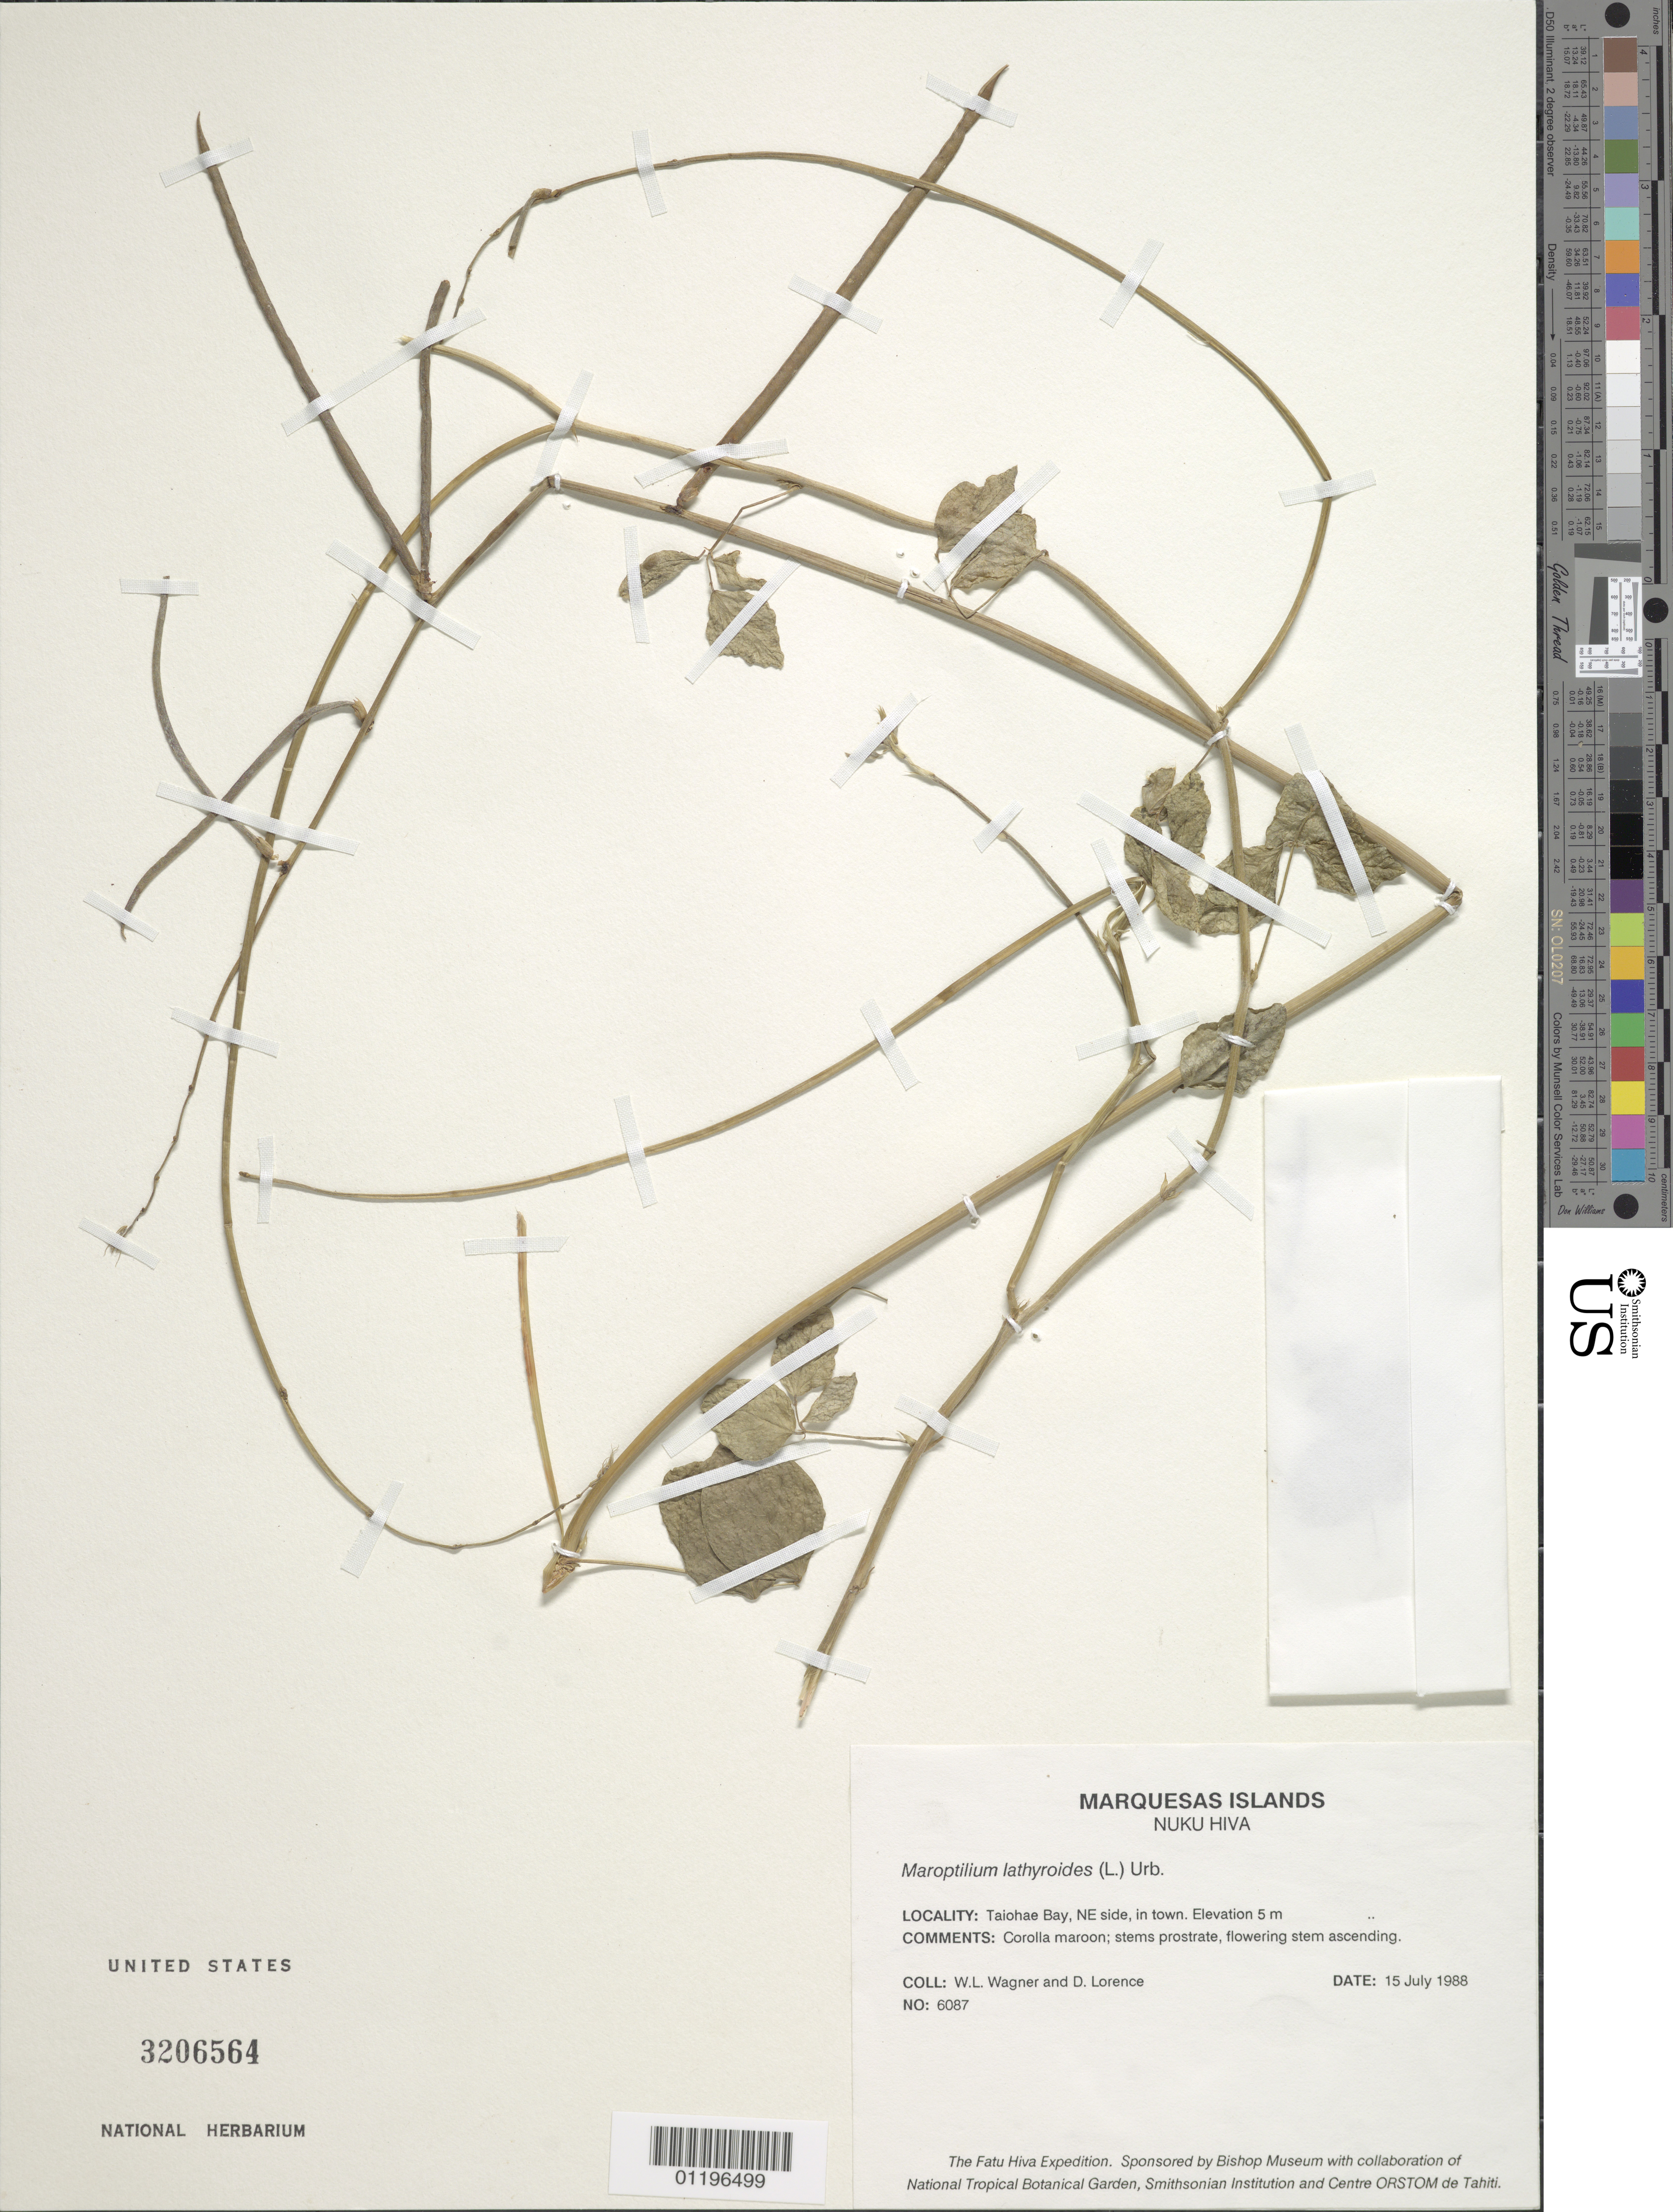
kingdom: Plantae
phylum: Tracheophyta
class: Magnoliopsida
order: Fabales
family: Fabaceae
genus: Macroptilium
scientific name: Macroptilium lathyroides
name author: (L.) Urb.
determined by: Florence, J.; Wagner, W. L.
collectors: W. L. Wagner & D. Lorence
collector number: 6087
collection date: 1988-07-15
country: French Polynesia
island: Nuku Hiva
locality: Taiohae Bay, NE side, in town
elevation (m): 5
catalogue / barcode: US 3206564